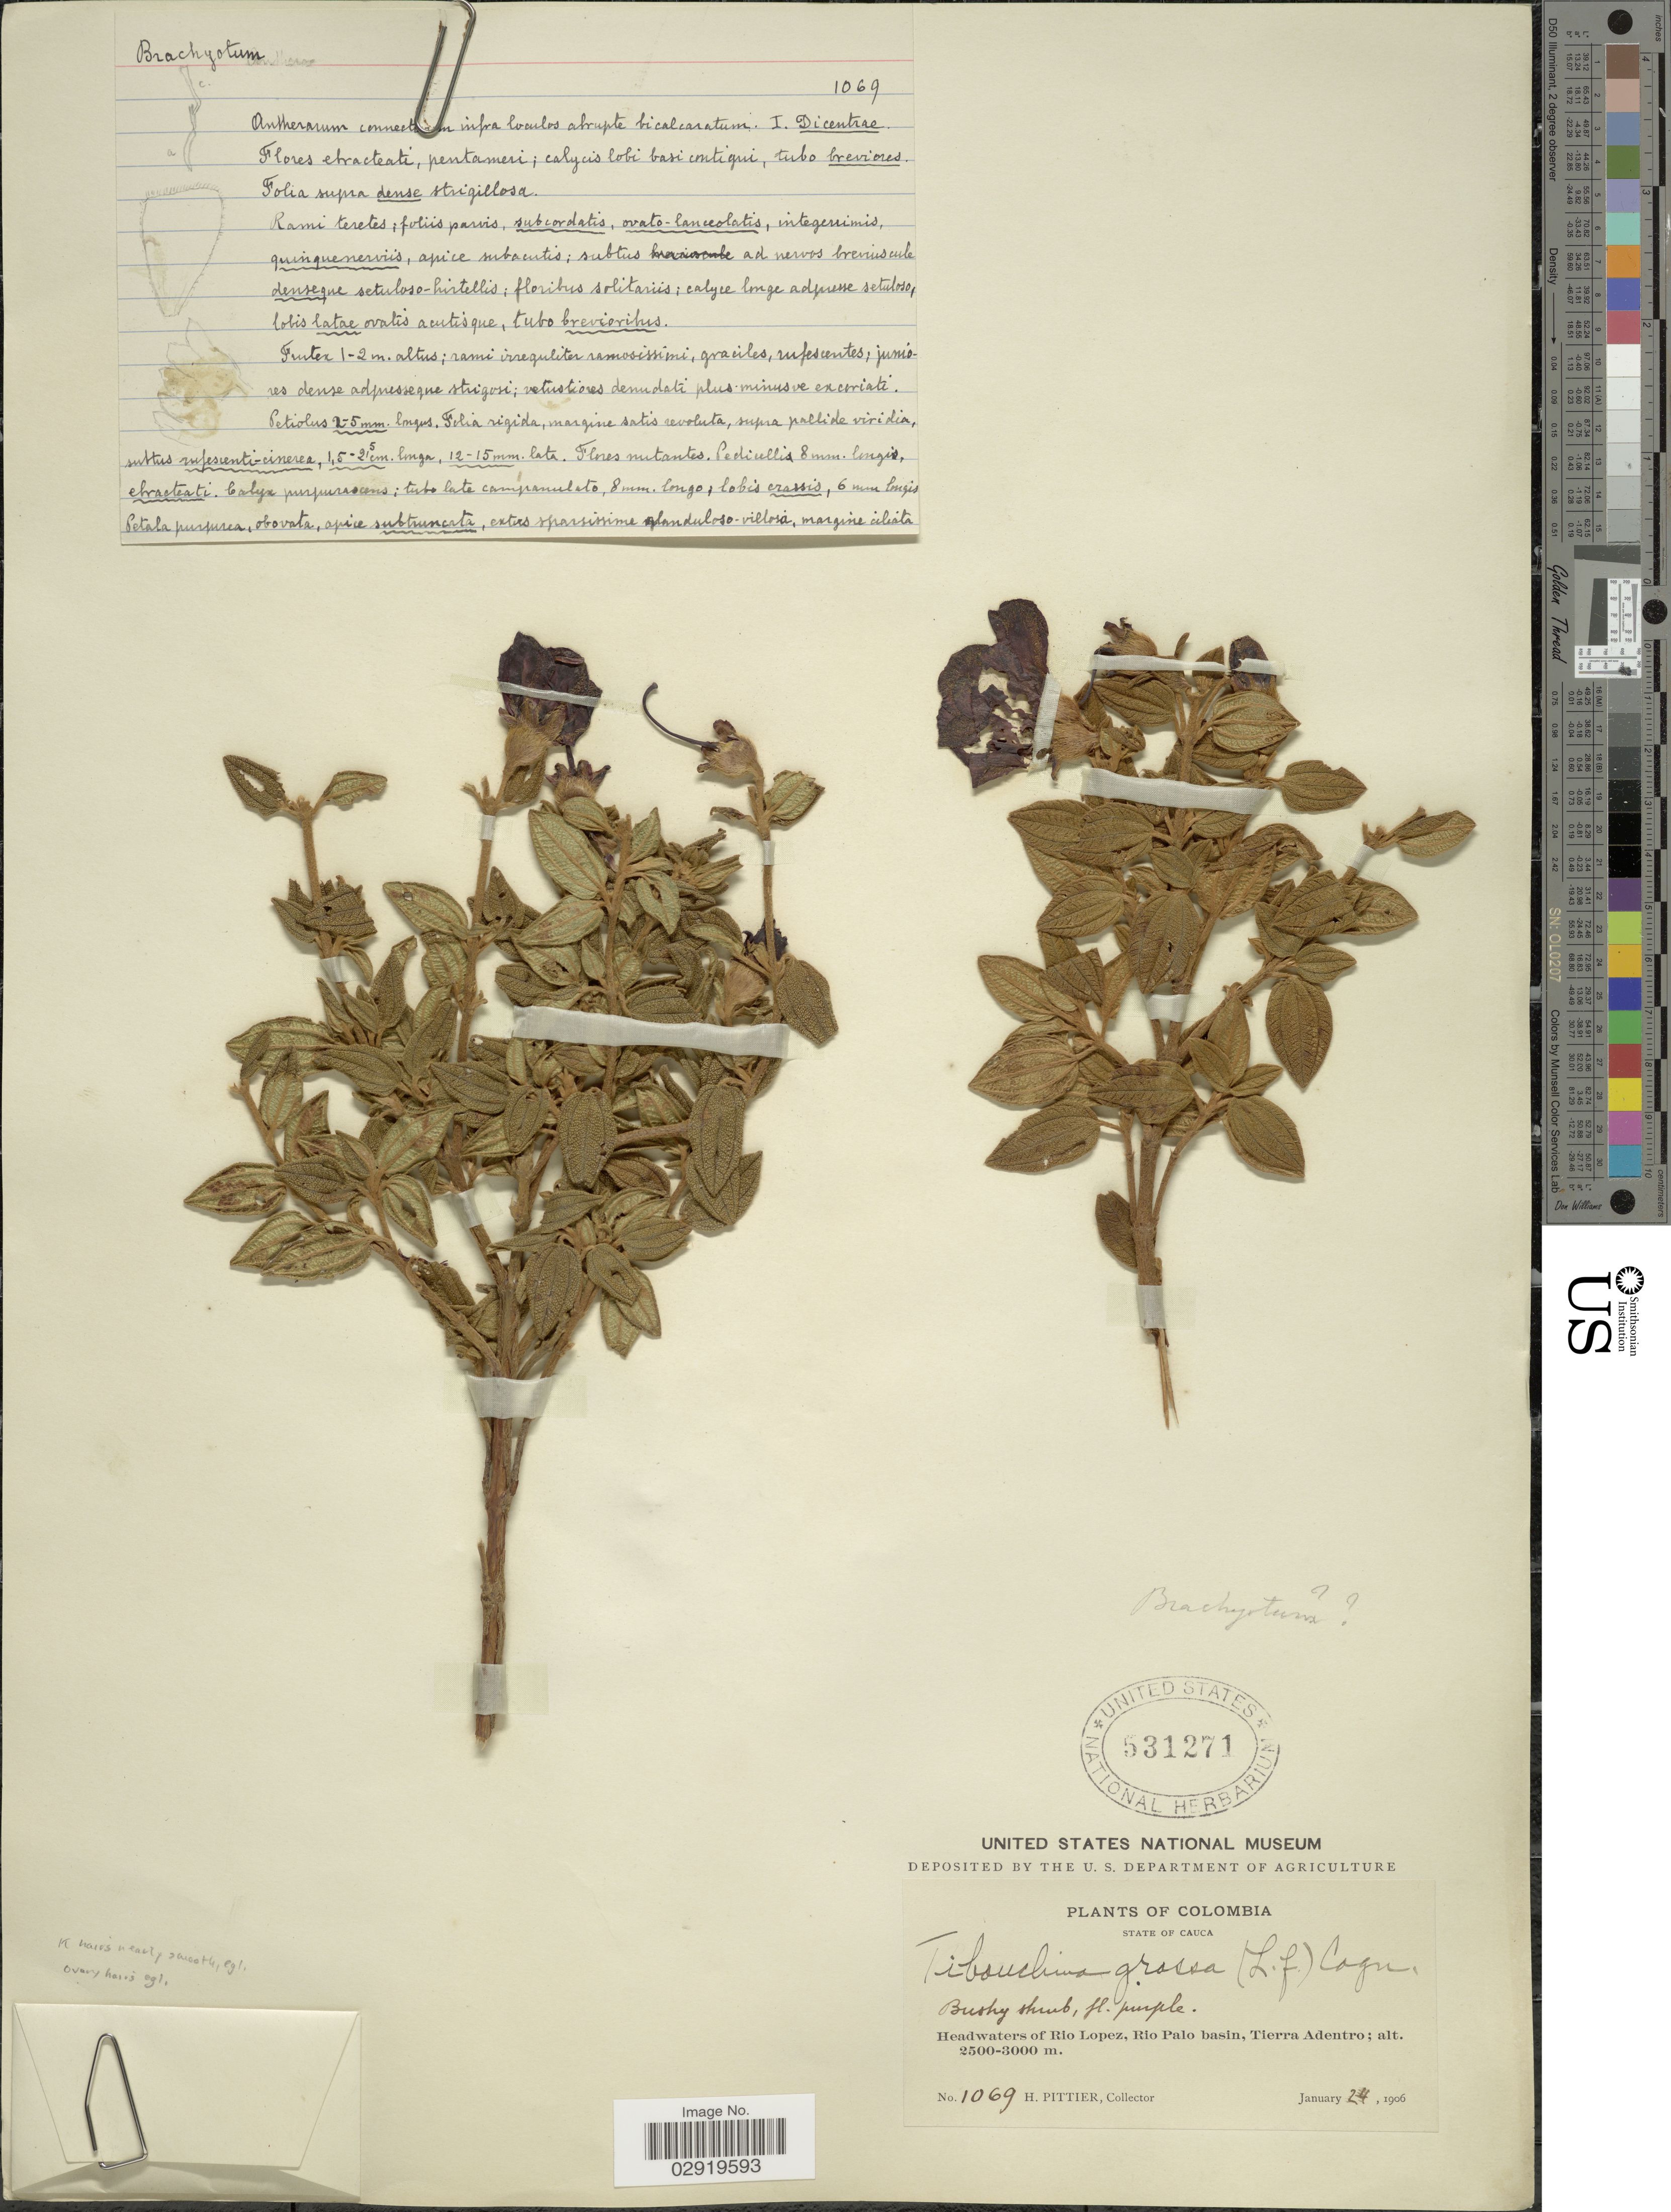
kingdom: Plantae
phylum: Tracheophyta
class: Magnoliopsida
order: Myrtales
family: Melastomataceae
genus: Chaetogastra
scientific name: Chaetogastra grossa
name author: (L. f.) P.J.F. Guim. & Michelang.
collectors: H. F. Pittier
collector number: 1069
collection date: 1906-01-24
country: Colombia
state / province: Cauca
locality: Headwaters of Rio Lopez, Rio Palo basin, Tierra Adentro.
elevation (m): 2500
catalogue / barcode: US 531271